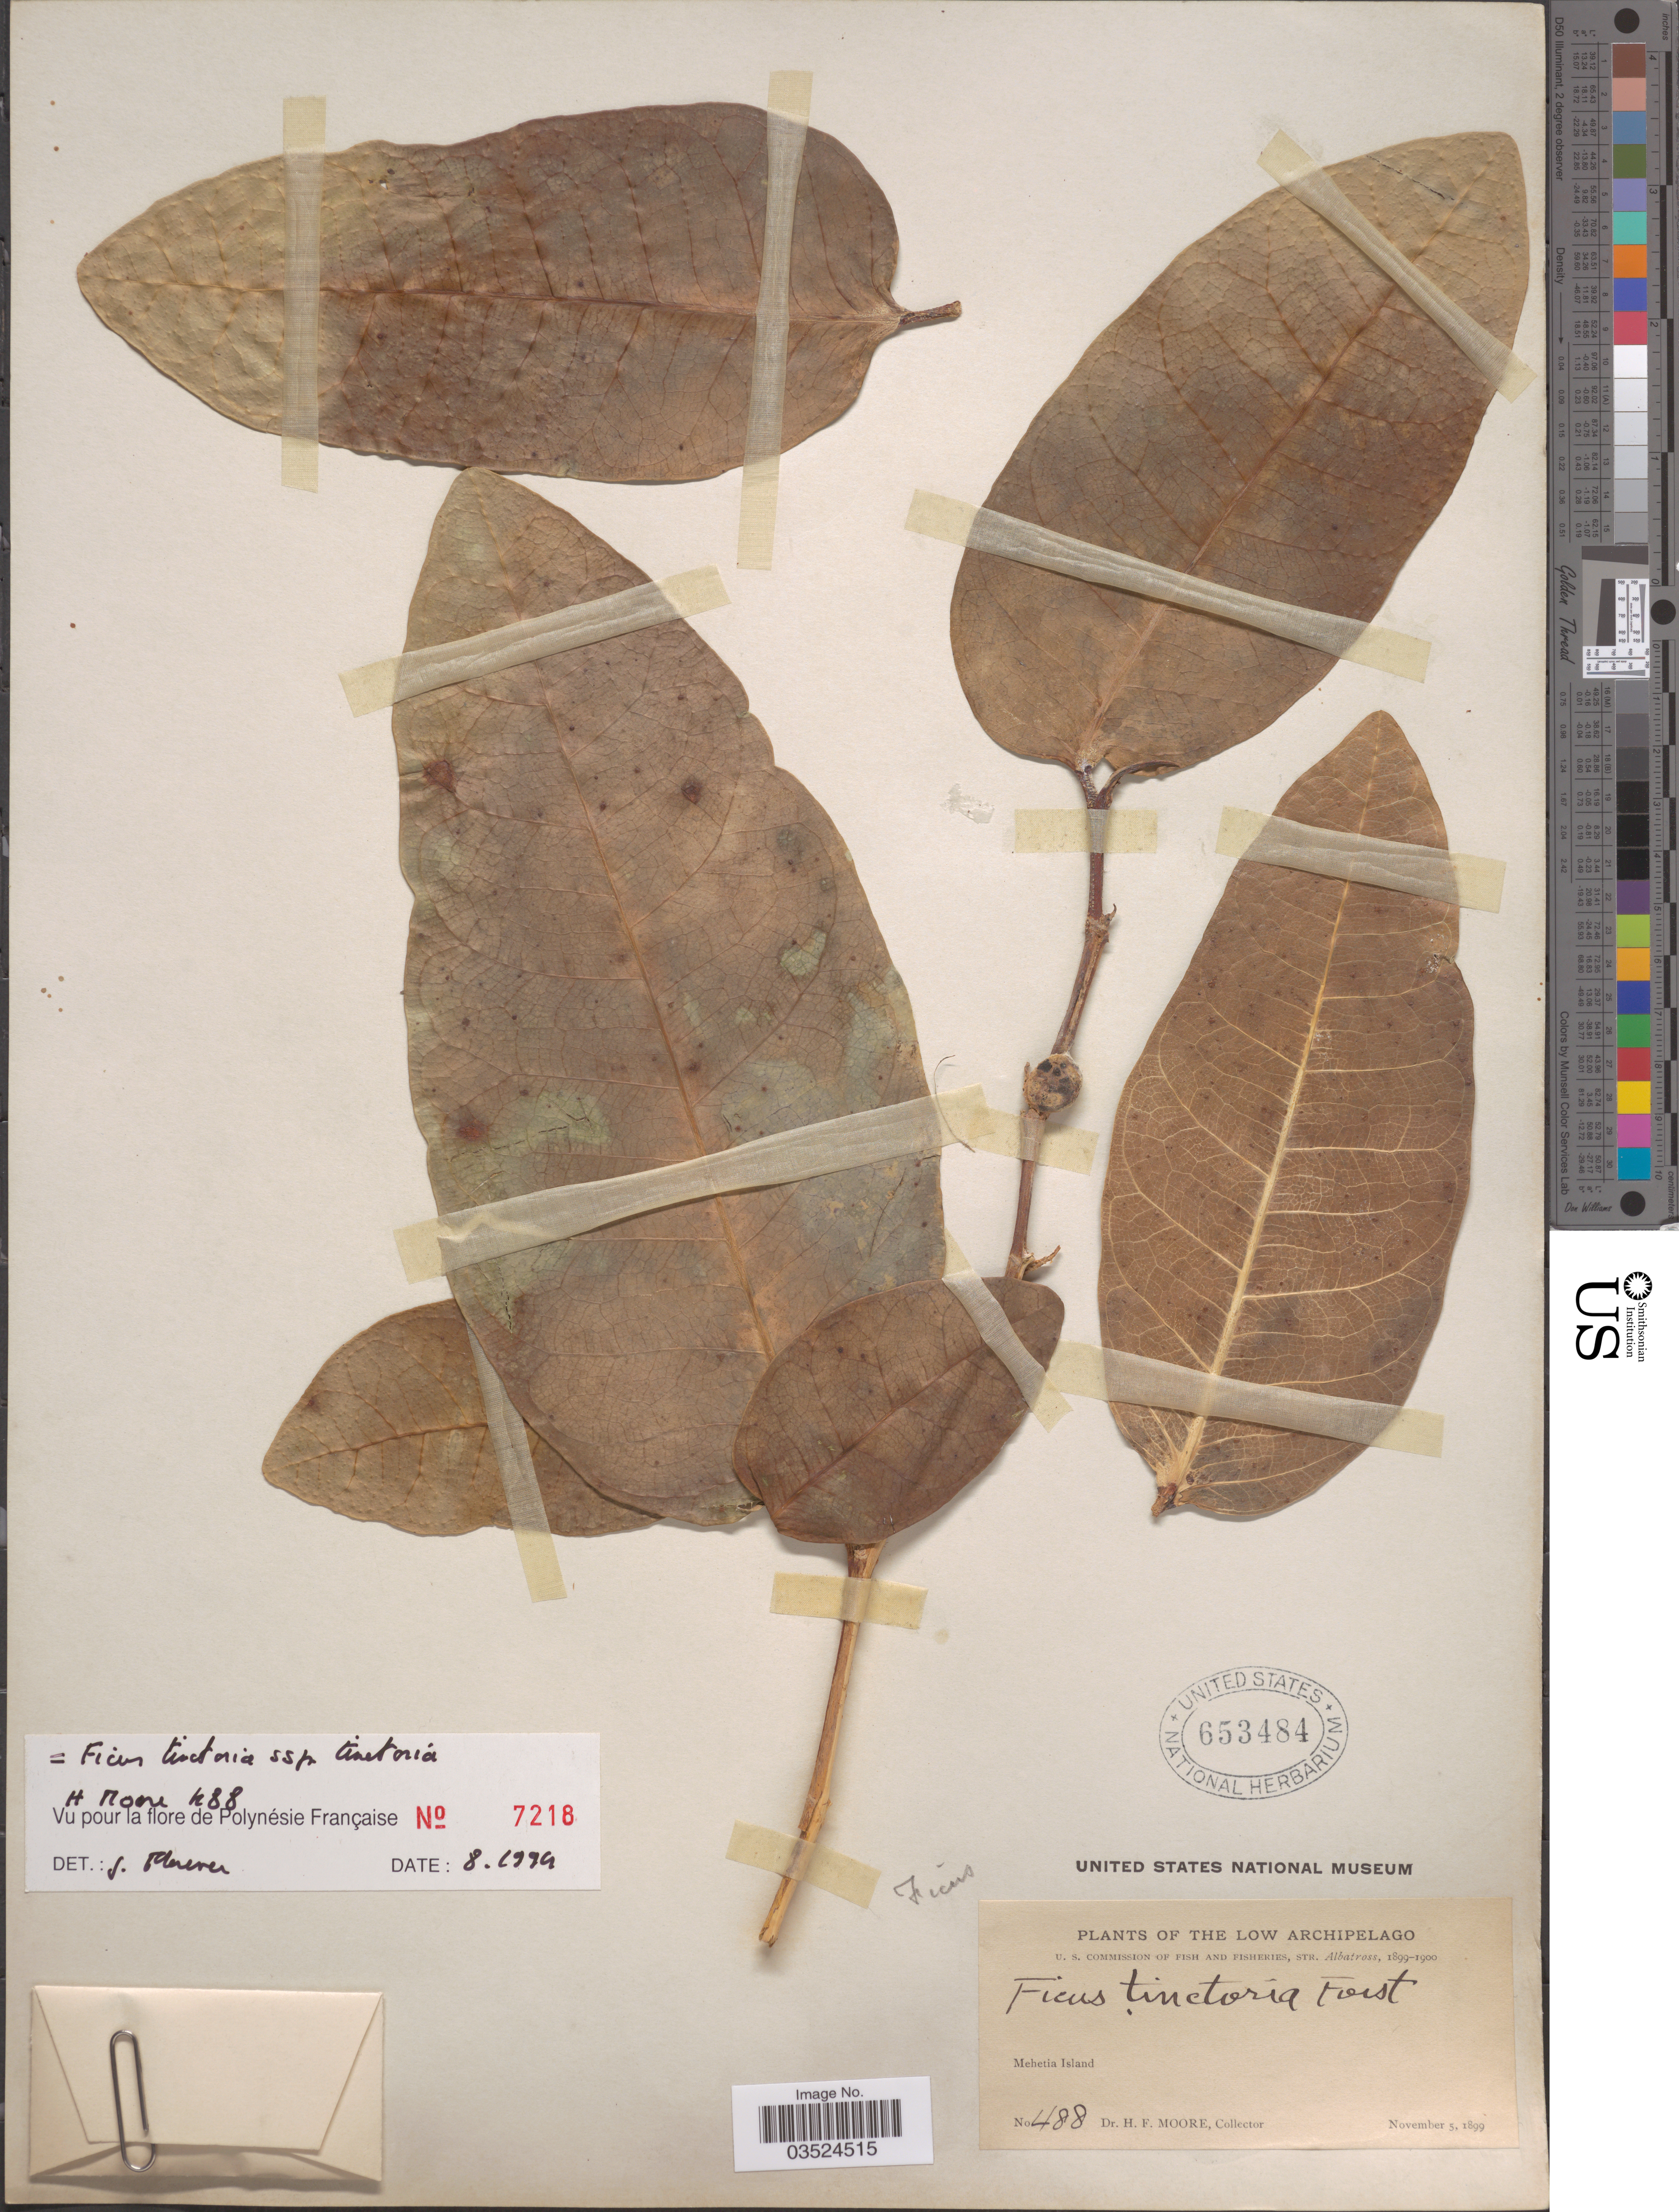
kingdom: Plantae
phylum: Tracheophyta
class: Magnoliopsida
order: Rosales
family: Moraceae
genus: Ficus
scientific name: Ficus tinctoria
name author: G. Forst.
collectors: H. F. Moore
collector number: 488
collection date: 1899-11-05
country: French Polynesia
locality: The Low Archipelago. Mehetia Island.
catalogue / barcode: US 653484